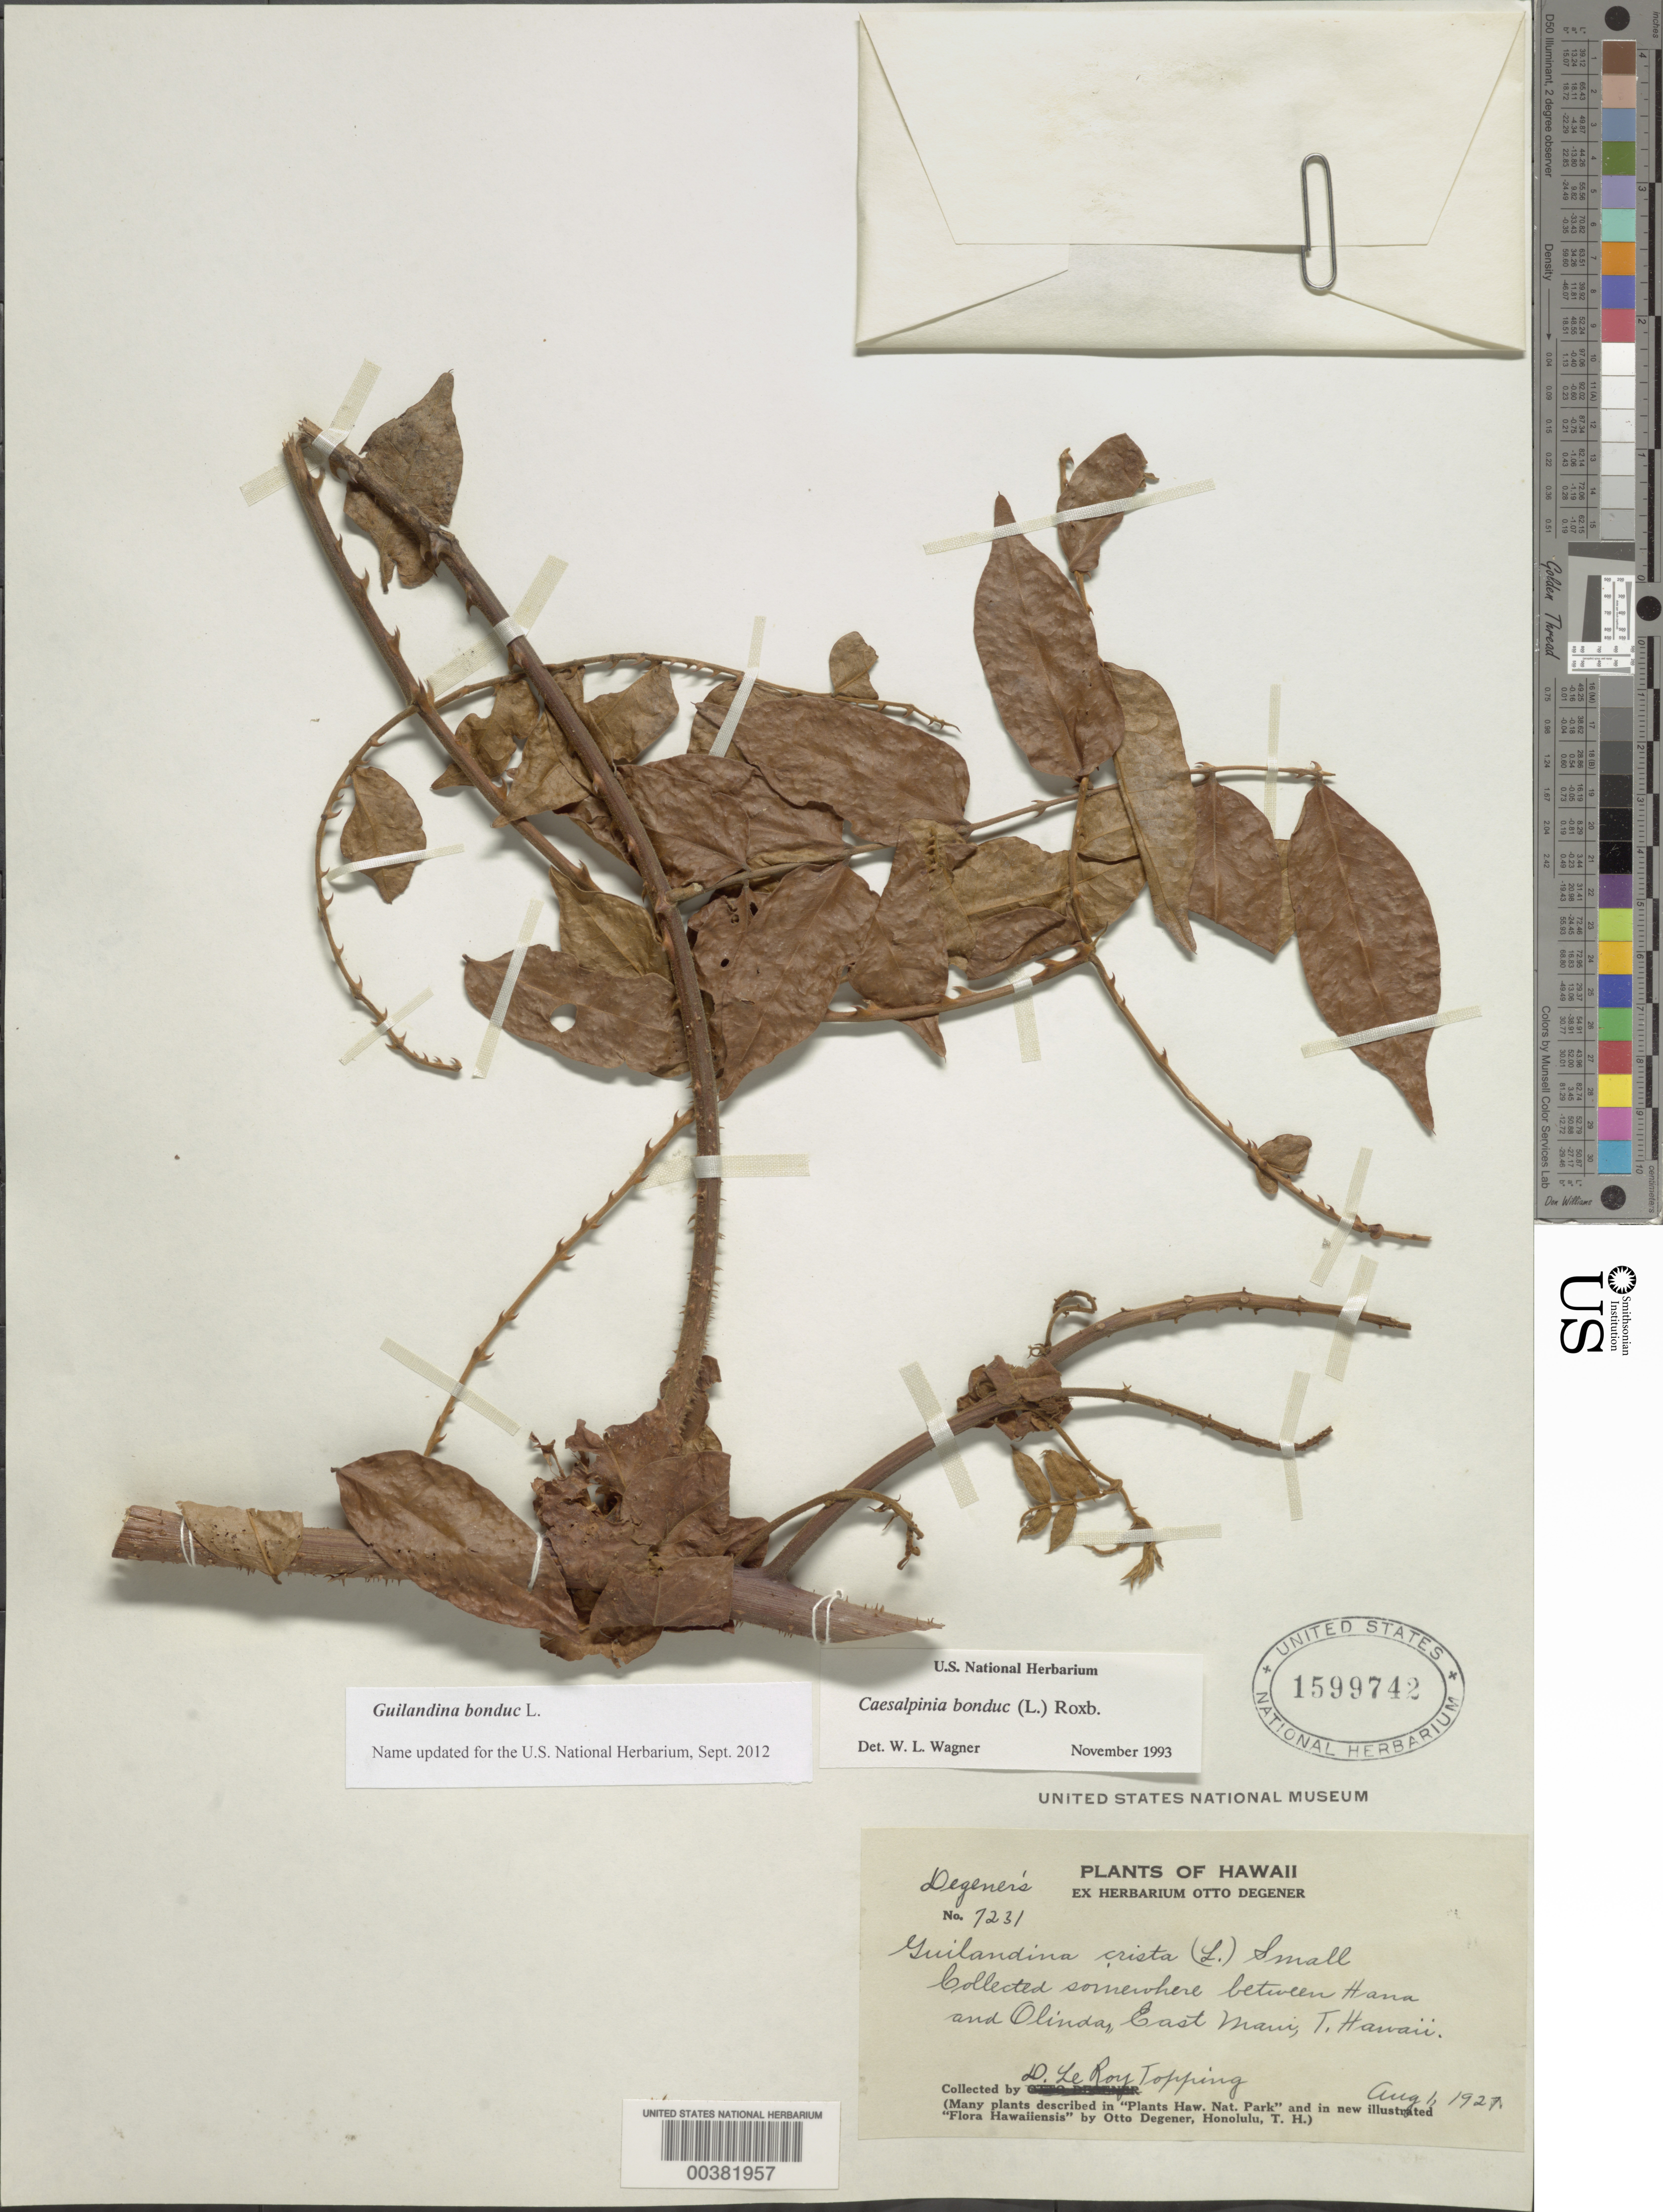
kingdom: Plantae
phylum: Tracheophyta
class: Magnoliopsida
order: Fabales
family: Fabaceae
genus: Guilandina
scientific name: Guilandina bonduc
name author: L.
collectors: D. L. Topping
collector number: Degener's 7231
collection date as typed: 01 Aug 1927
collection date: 1927-08-01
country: United States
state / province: Hawaii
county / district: Maui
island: Maui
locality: Between hana and olinda, e maui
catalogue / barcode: US 1599742